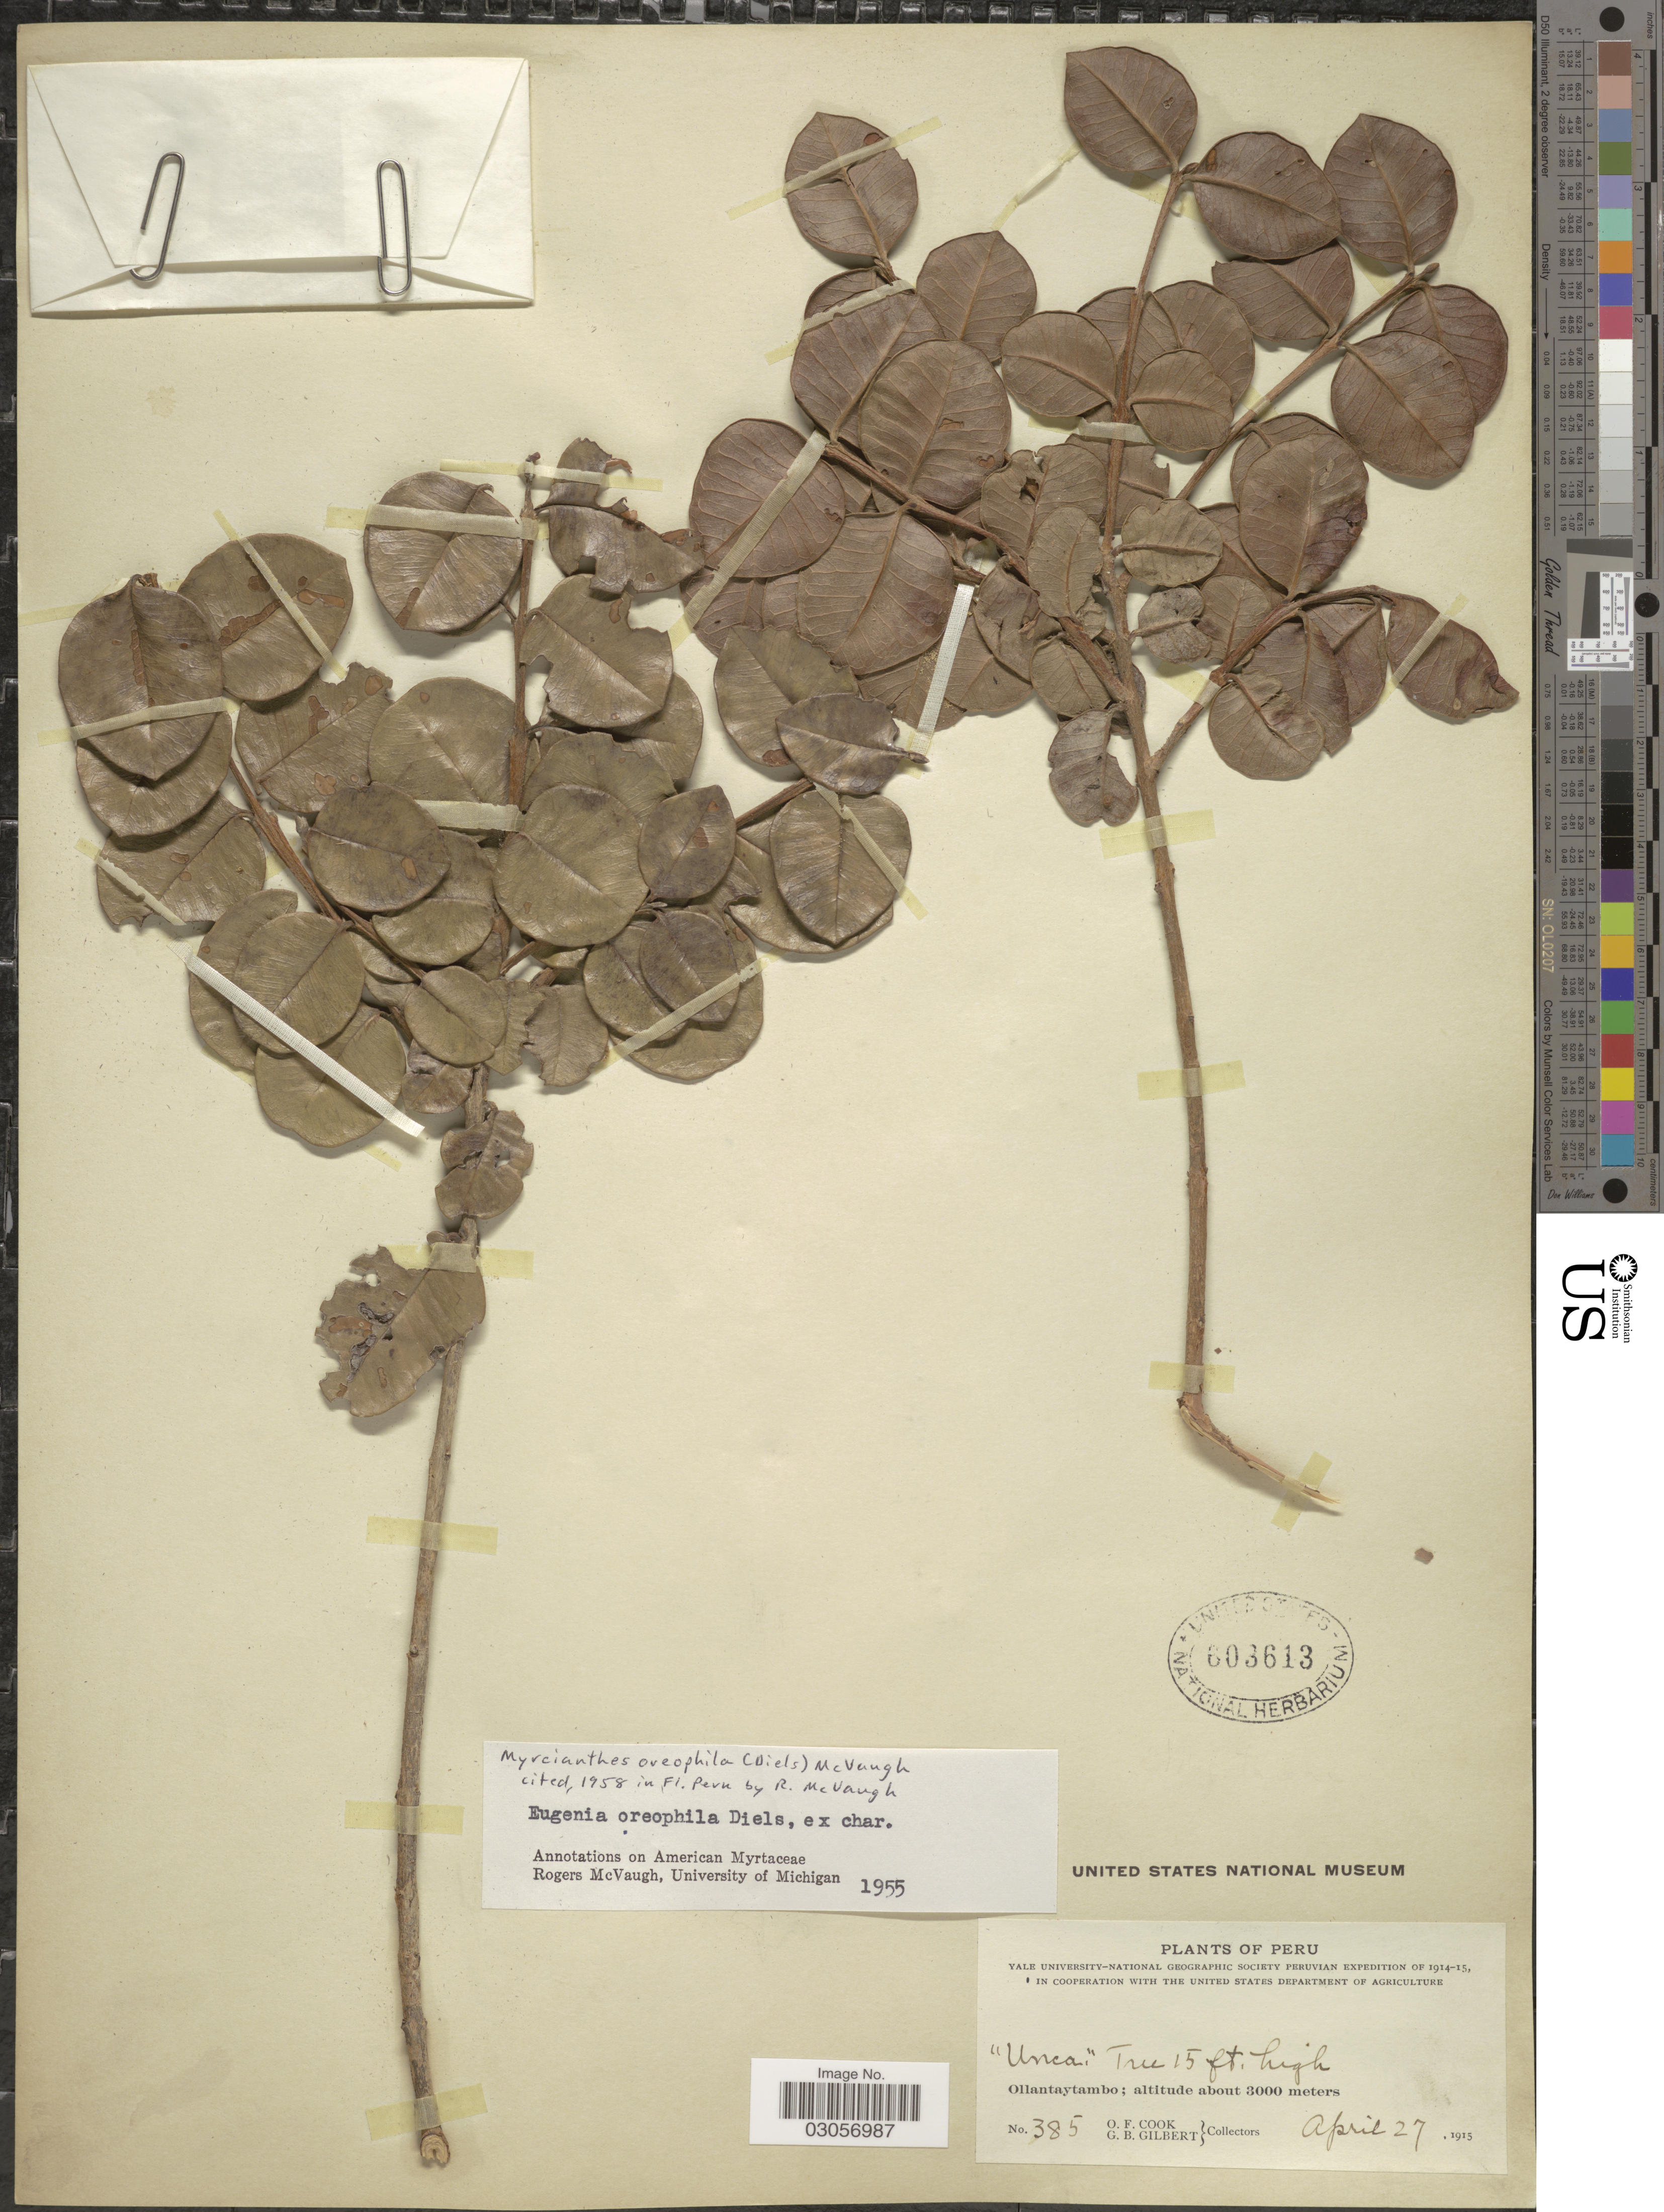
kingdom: Plantae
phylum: Tracheophyta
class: Magnoliopsida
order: Myrtales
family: Myrtaceae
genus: Myrcianthes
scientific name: Myrcianthes oreophila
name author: (Diels) McVaugh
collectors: O. F. Cook & G. B. Gilbert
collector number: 385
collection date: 1915-04-27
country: Peru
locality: Ollantaytambo.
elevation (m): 3000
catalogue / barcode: US 603613